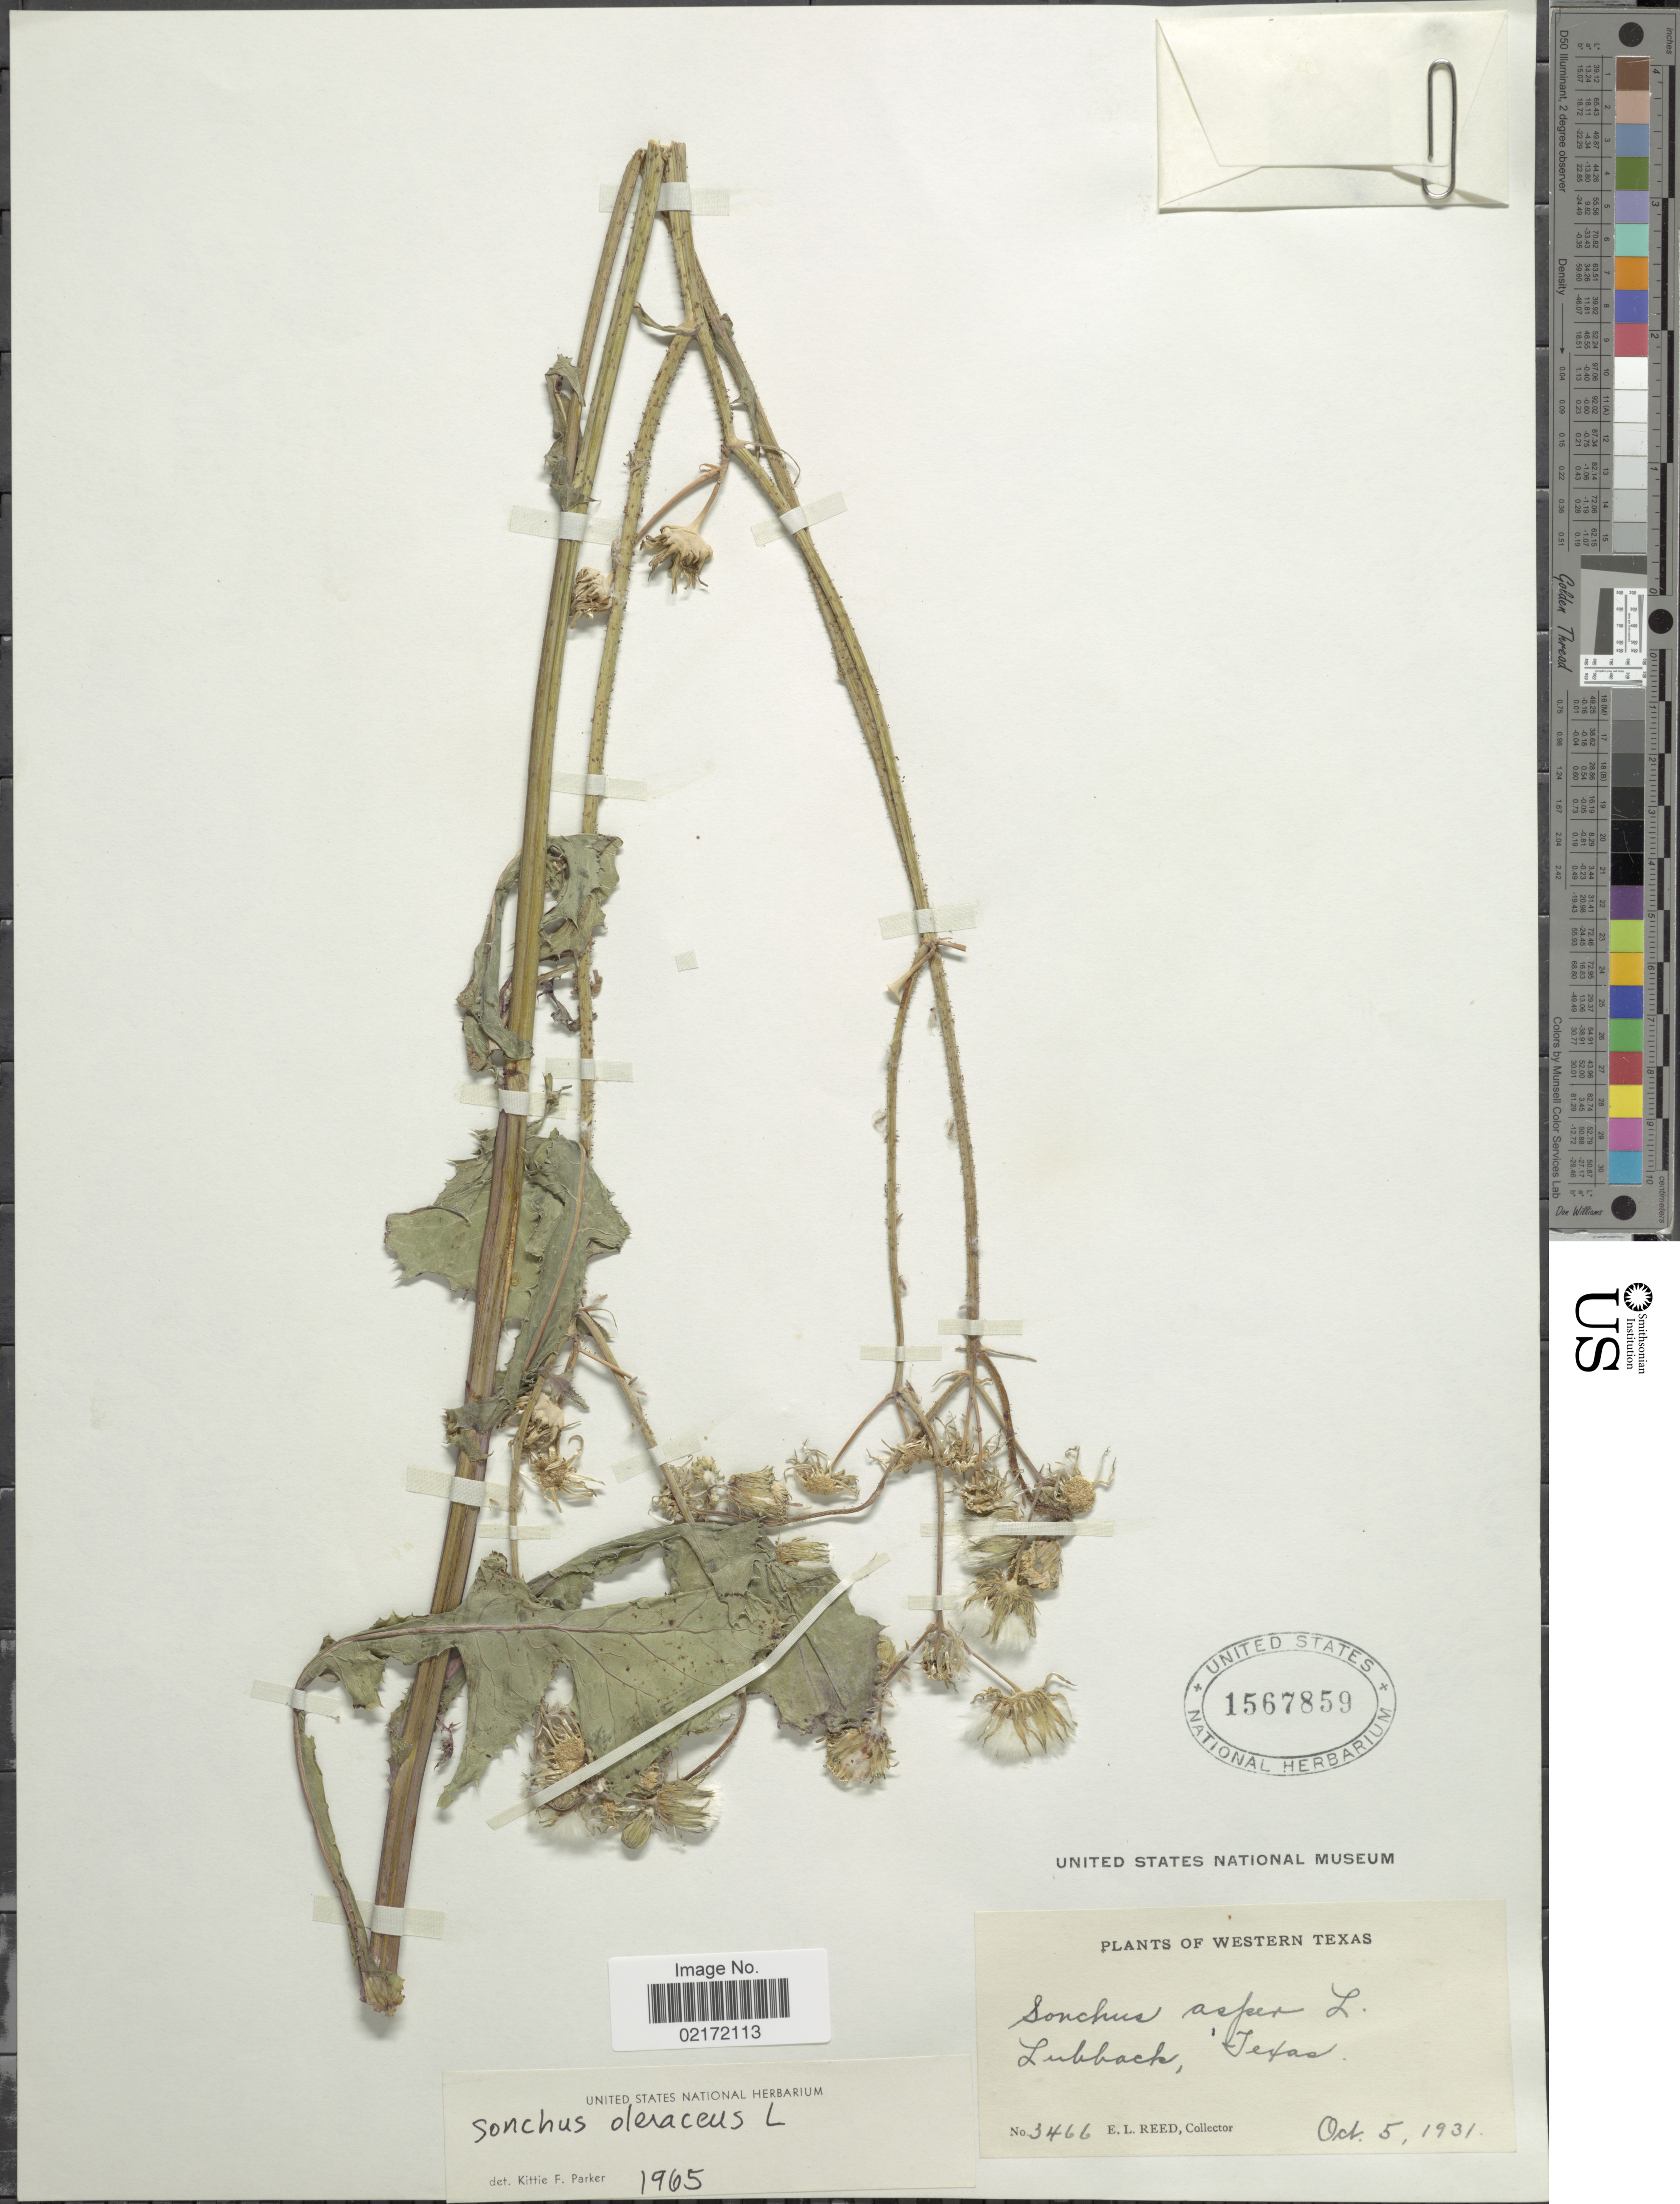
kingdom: Plantae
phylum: Tracheophyta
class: Magnoliopsida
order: Asterales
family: Asteraceae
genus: Sonchus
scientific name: Sonchus oleraceus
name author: L.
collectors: E. Reed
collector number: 3466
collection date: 1931-10-05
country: United States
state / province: Texas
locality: Western Texas. Lubbach, Texas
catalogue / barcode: US 1567859